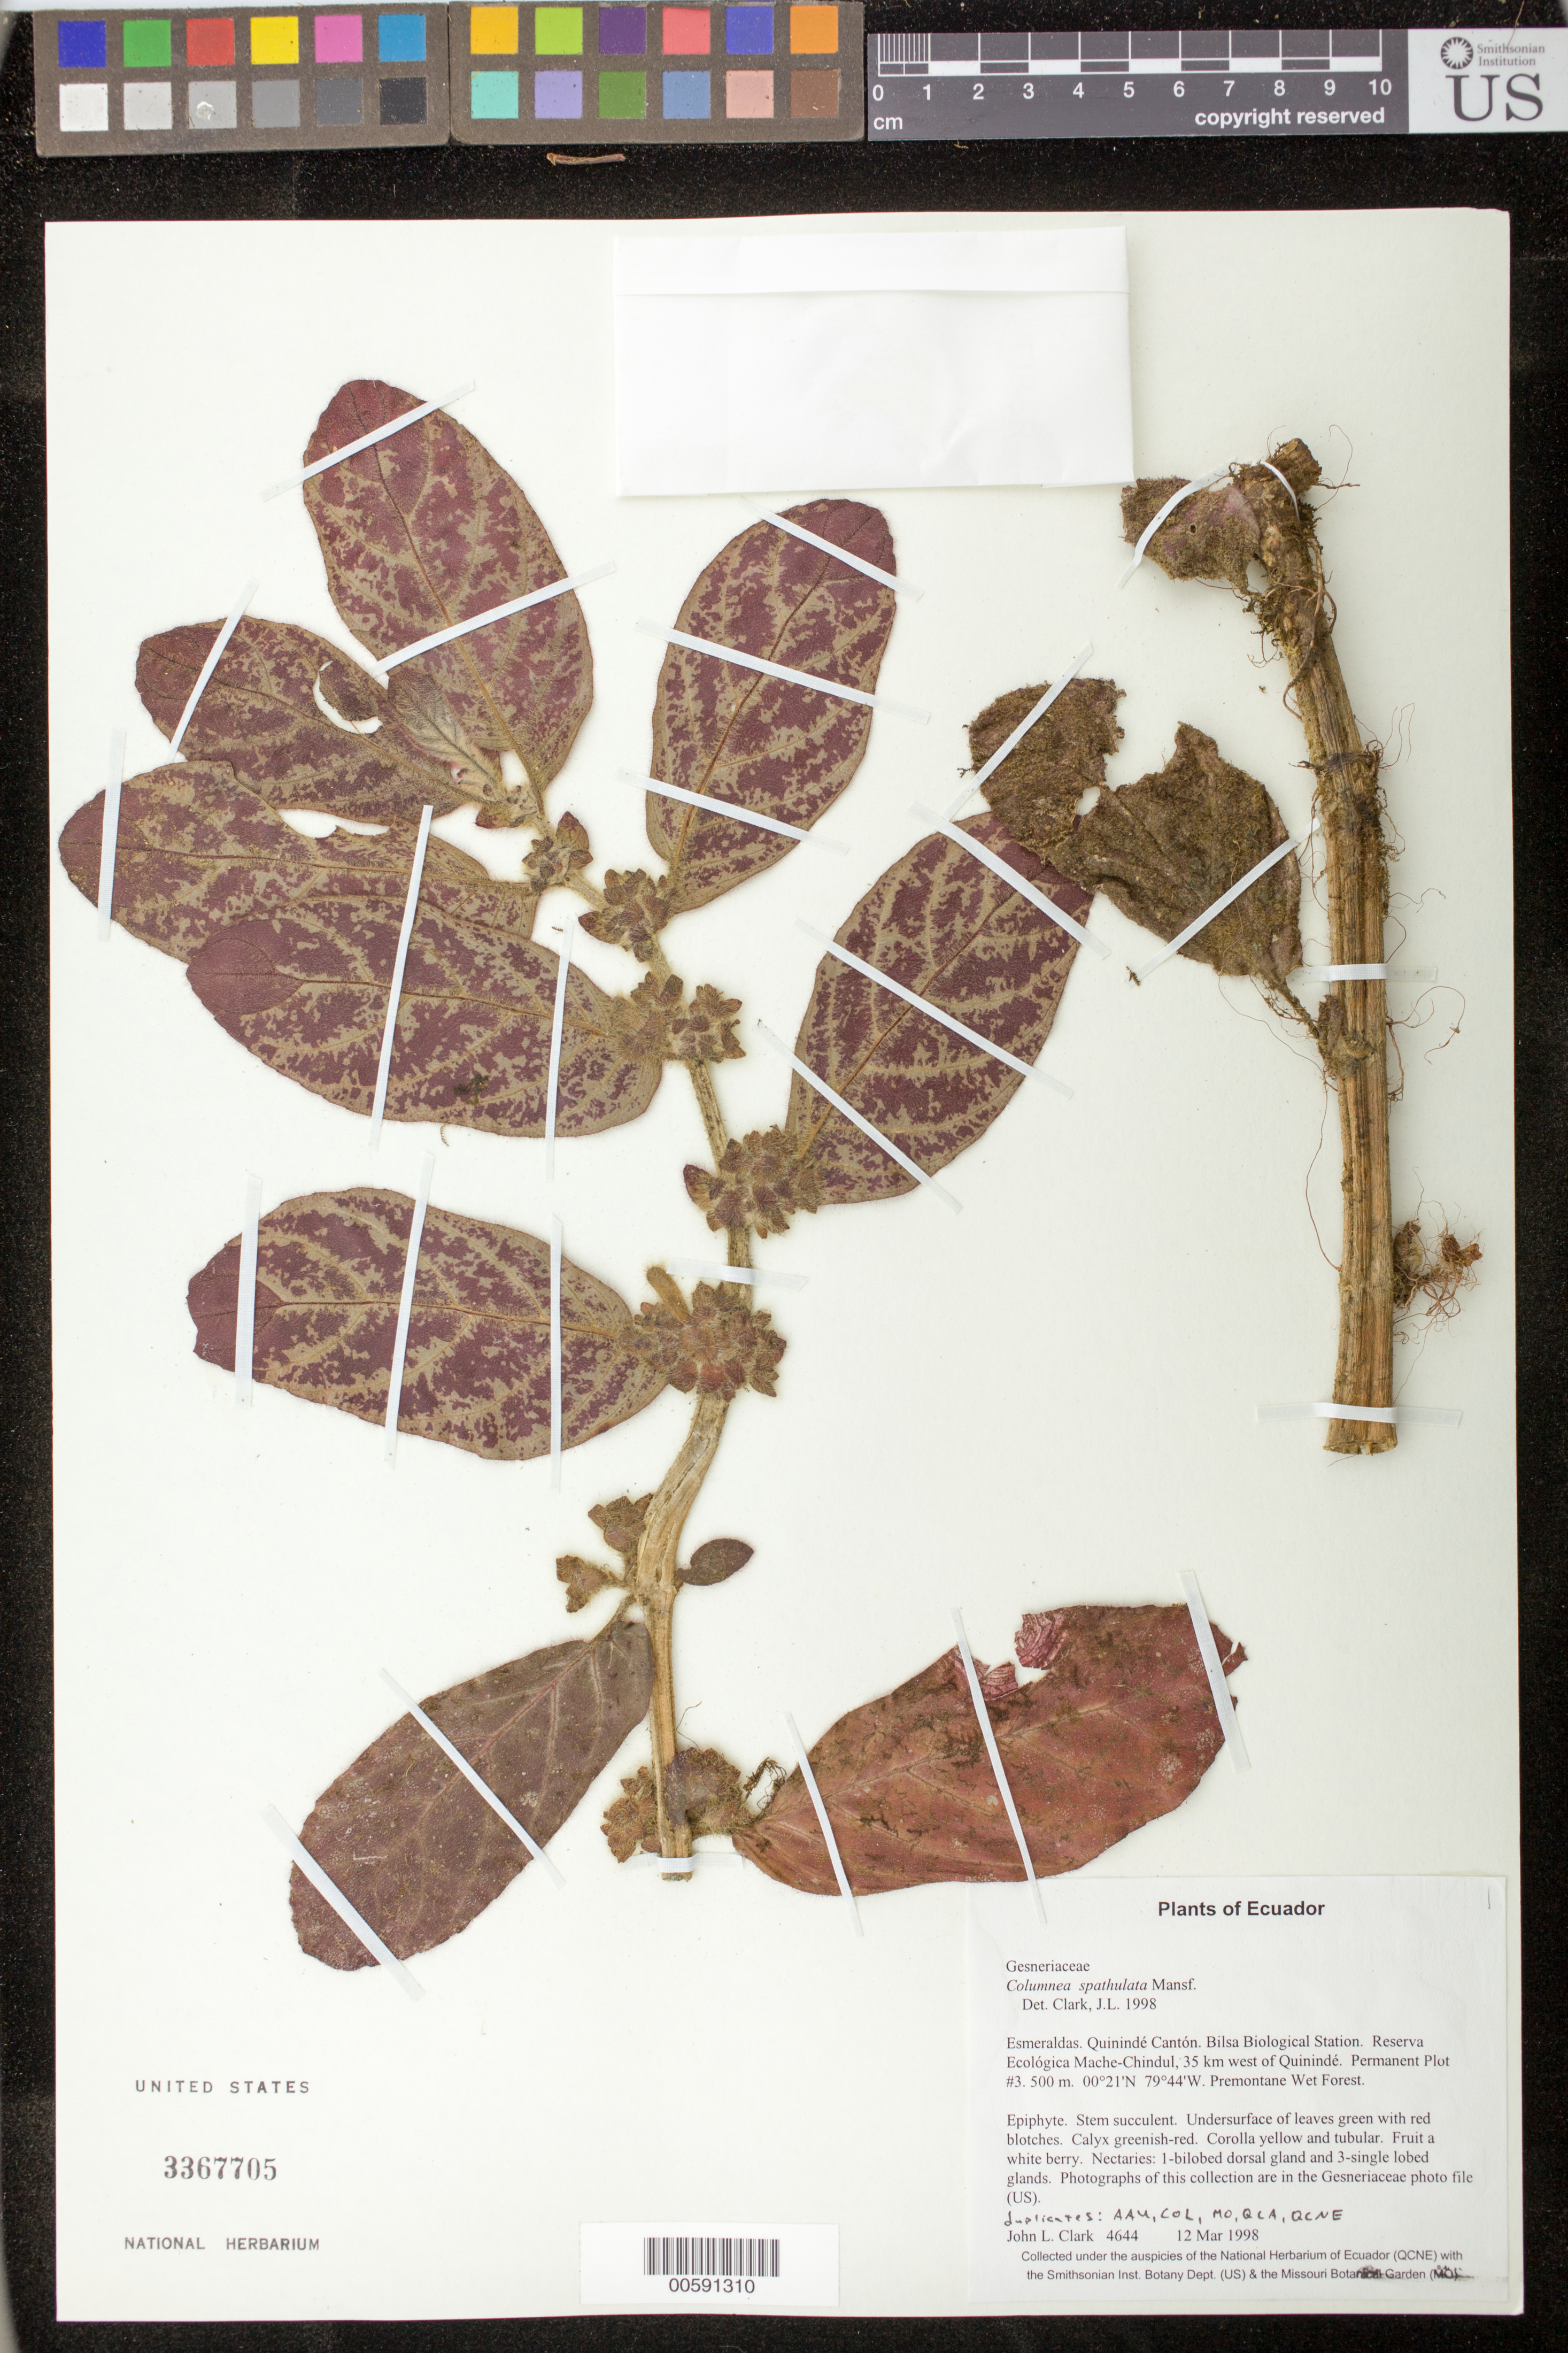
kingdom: Plantae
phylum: Tracheophyta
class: Magnoliopsida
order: Lamiales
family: Gesneriaceae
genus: Columnea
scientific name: Columnea spathulata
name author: Mansf.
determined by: Clark, J. L., (SEL), The Marie Selby Botanical Garden (UNITED STATES)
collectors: J. L. Clark, C. Pallis & J. West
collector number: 4644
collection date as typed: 12 Mar 1998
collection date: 1998-03-12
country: Ecuador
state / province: Esmeraldas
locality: Quinindé Cantón. Bilsa Biological Station. Reserva Ecológica Mache-Chindul, 35 km west of Quinindé. Permanent Plot #3.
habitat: Premontane Wet Forest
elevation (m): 500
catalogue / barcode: US 3367705